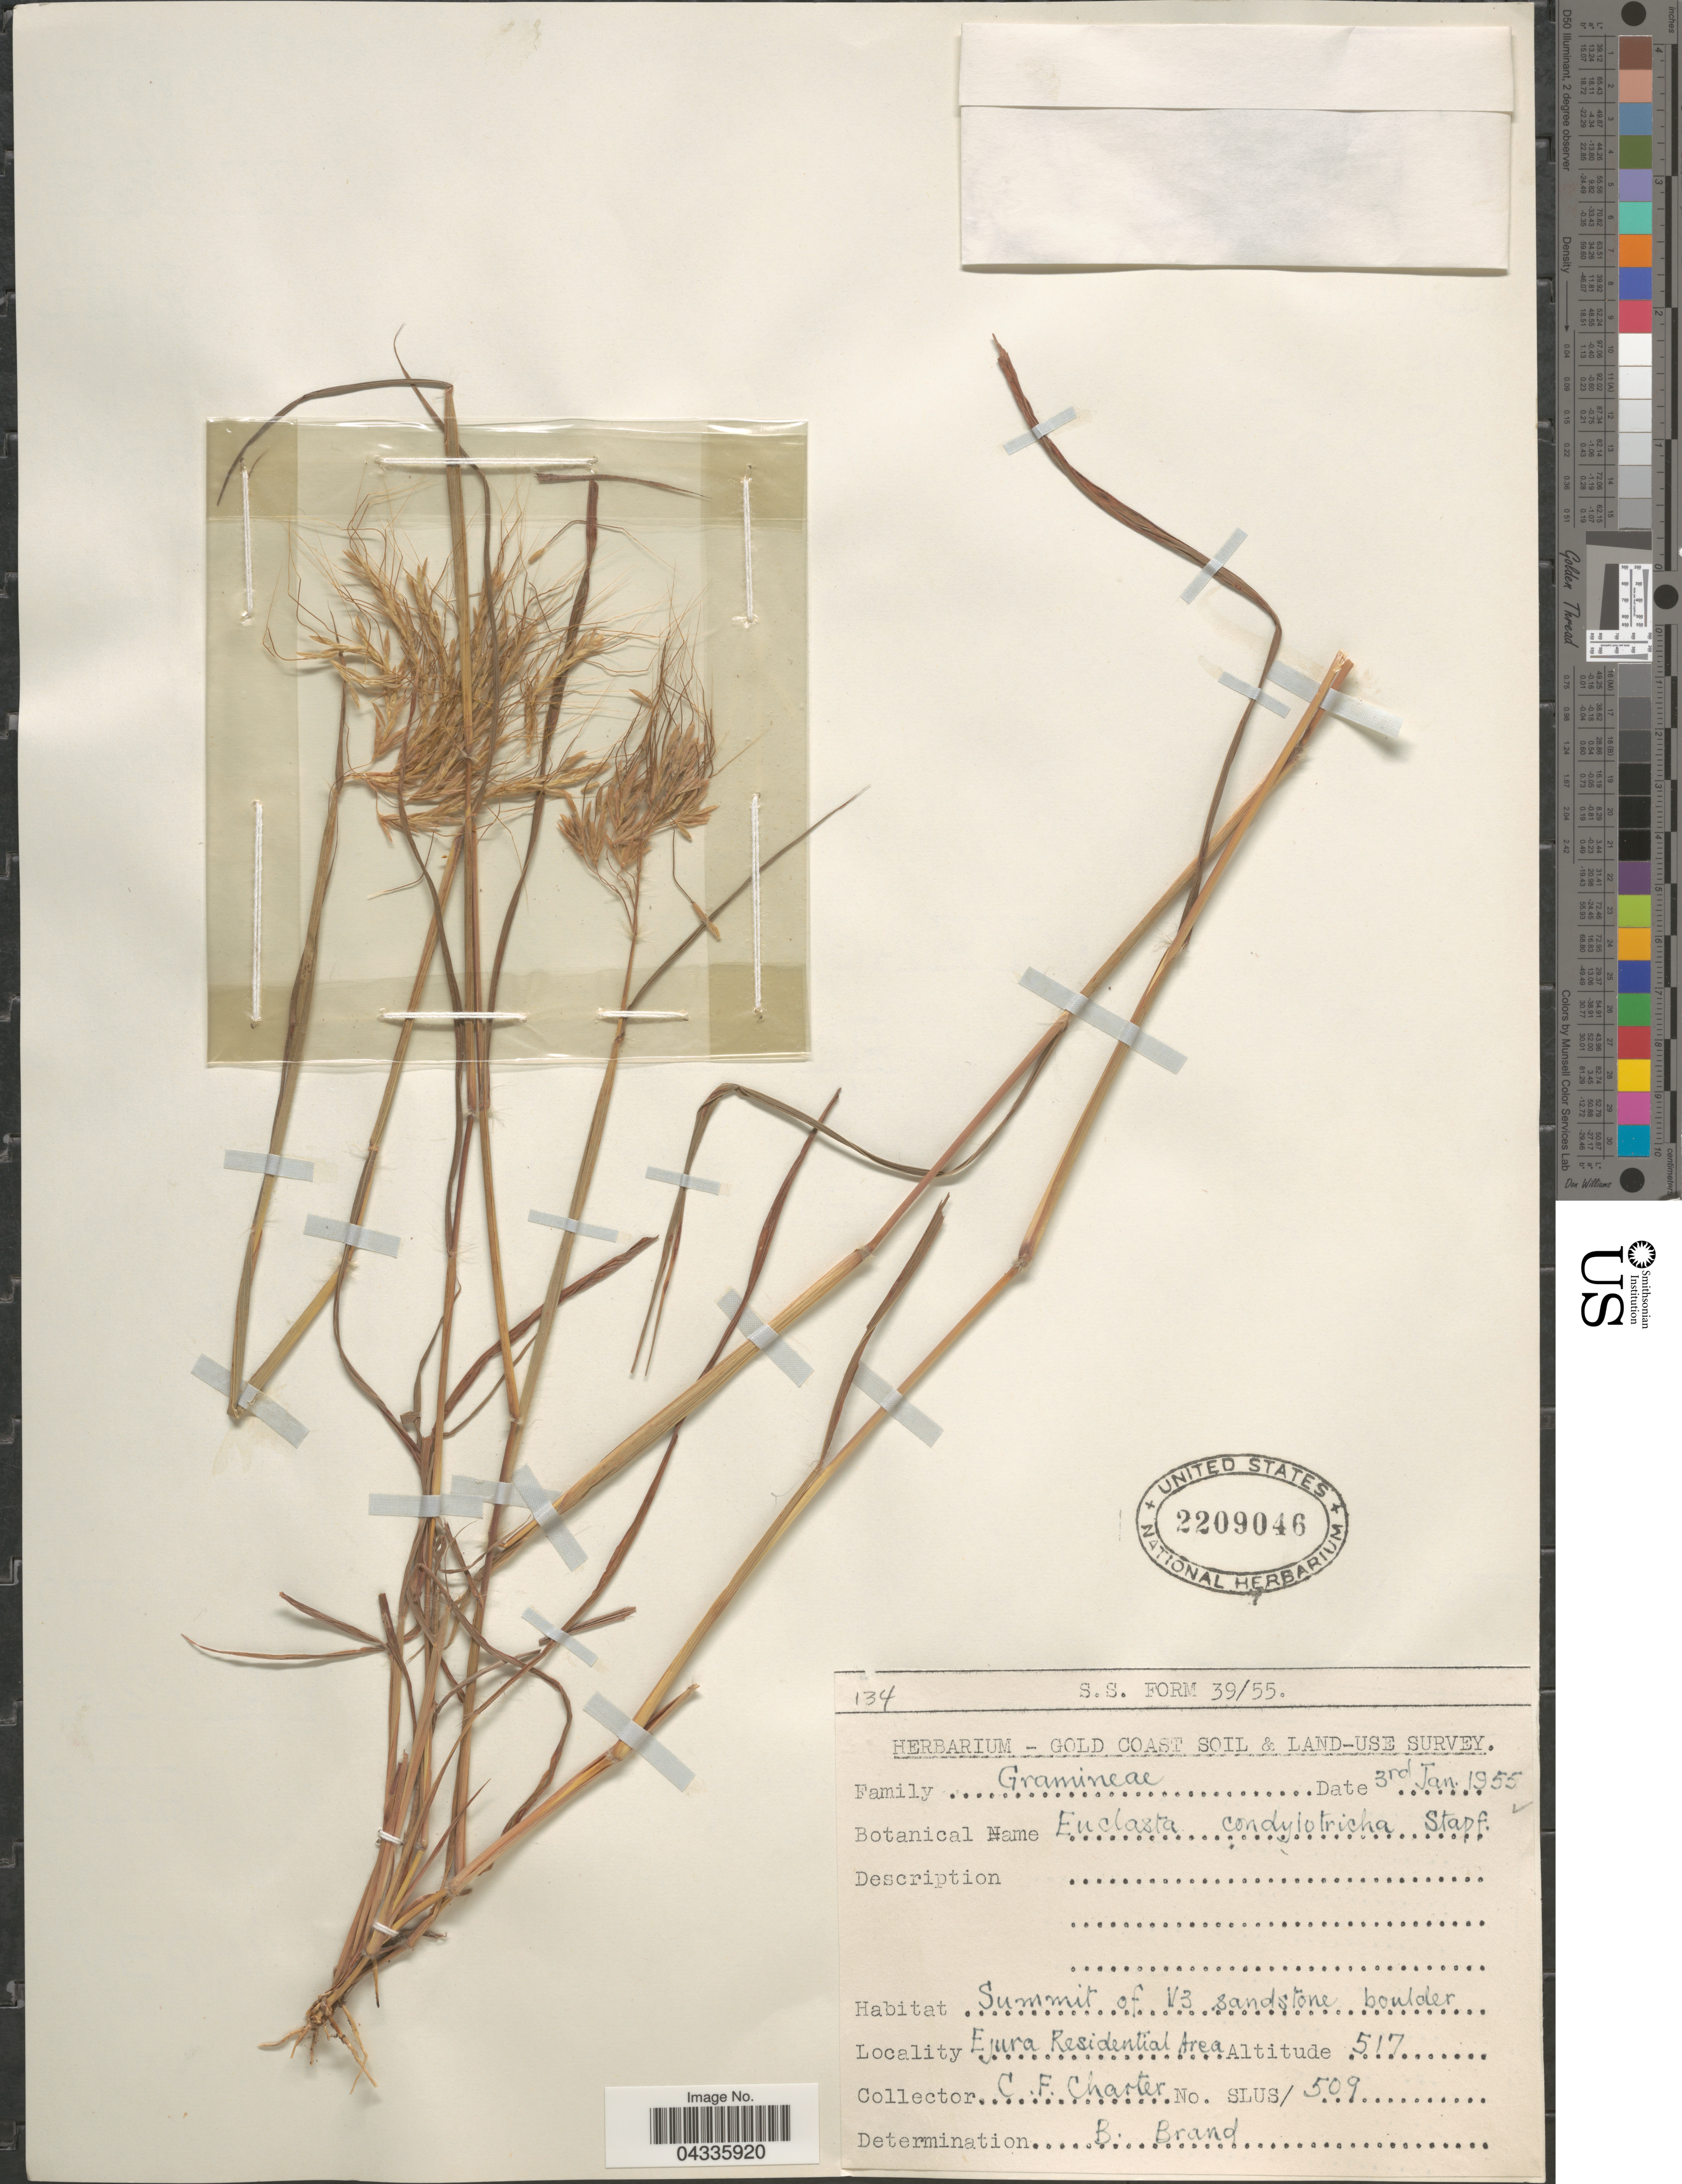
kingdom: Plantae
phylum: Tracheophyta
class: Liliopsida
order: Poales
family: Poaceae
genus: Euclasta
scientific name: Euclasta condylotricha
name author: (Hochst. ex Steud.) Stapf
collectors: C. Charter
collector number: SLUS/509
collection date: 1955-01-03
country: Ghana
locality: Gold Coast Soil & Land-Use Survey. Summit of V3 sandstone boulder. Ejura Residential Area.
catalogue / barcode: US 2209046